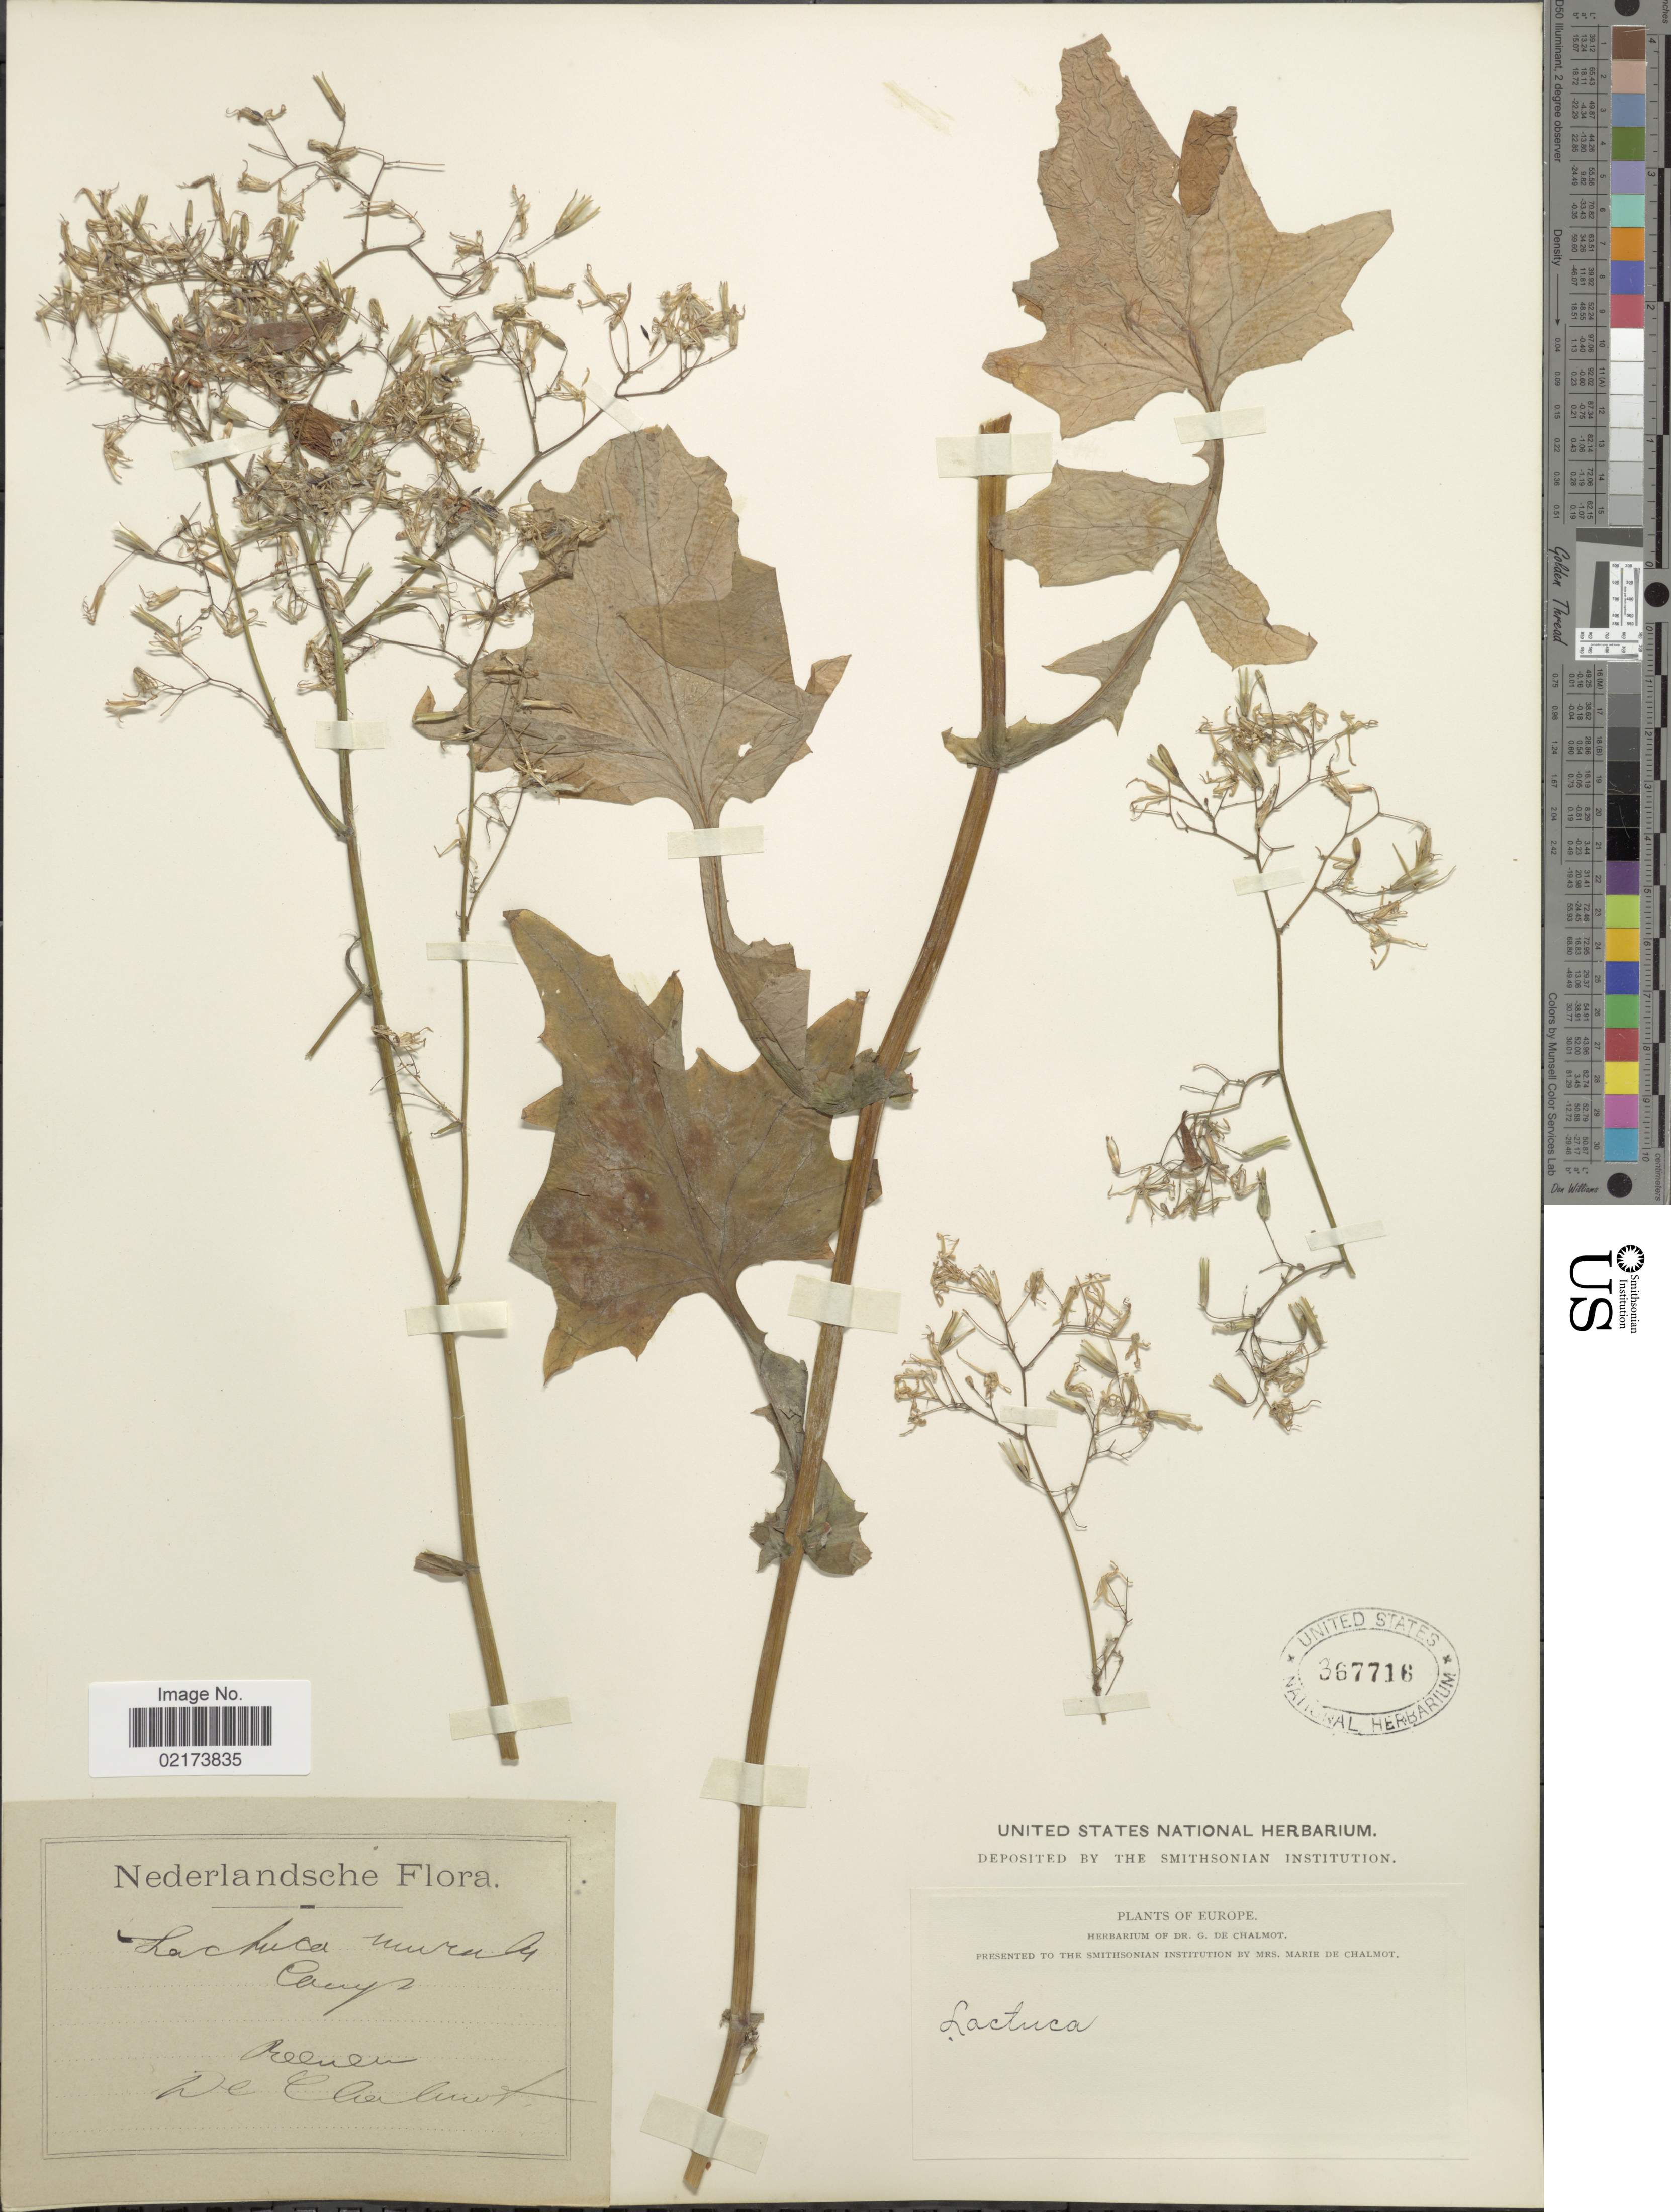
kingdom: Plantae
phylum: Tracheophyta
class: Magnoliopsida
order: Asterales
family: Asteraceae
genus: Lactuca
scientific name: Lactuca muralis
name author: (L.) Gaertn.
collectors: G. de Chalmot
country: Netherlands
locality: Europe, Reenen.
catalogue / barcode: US 367716